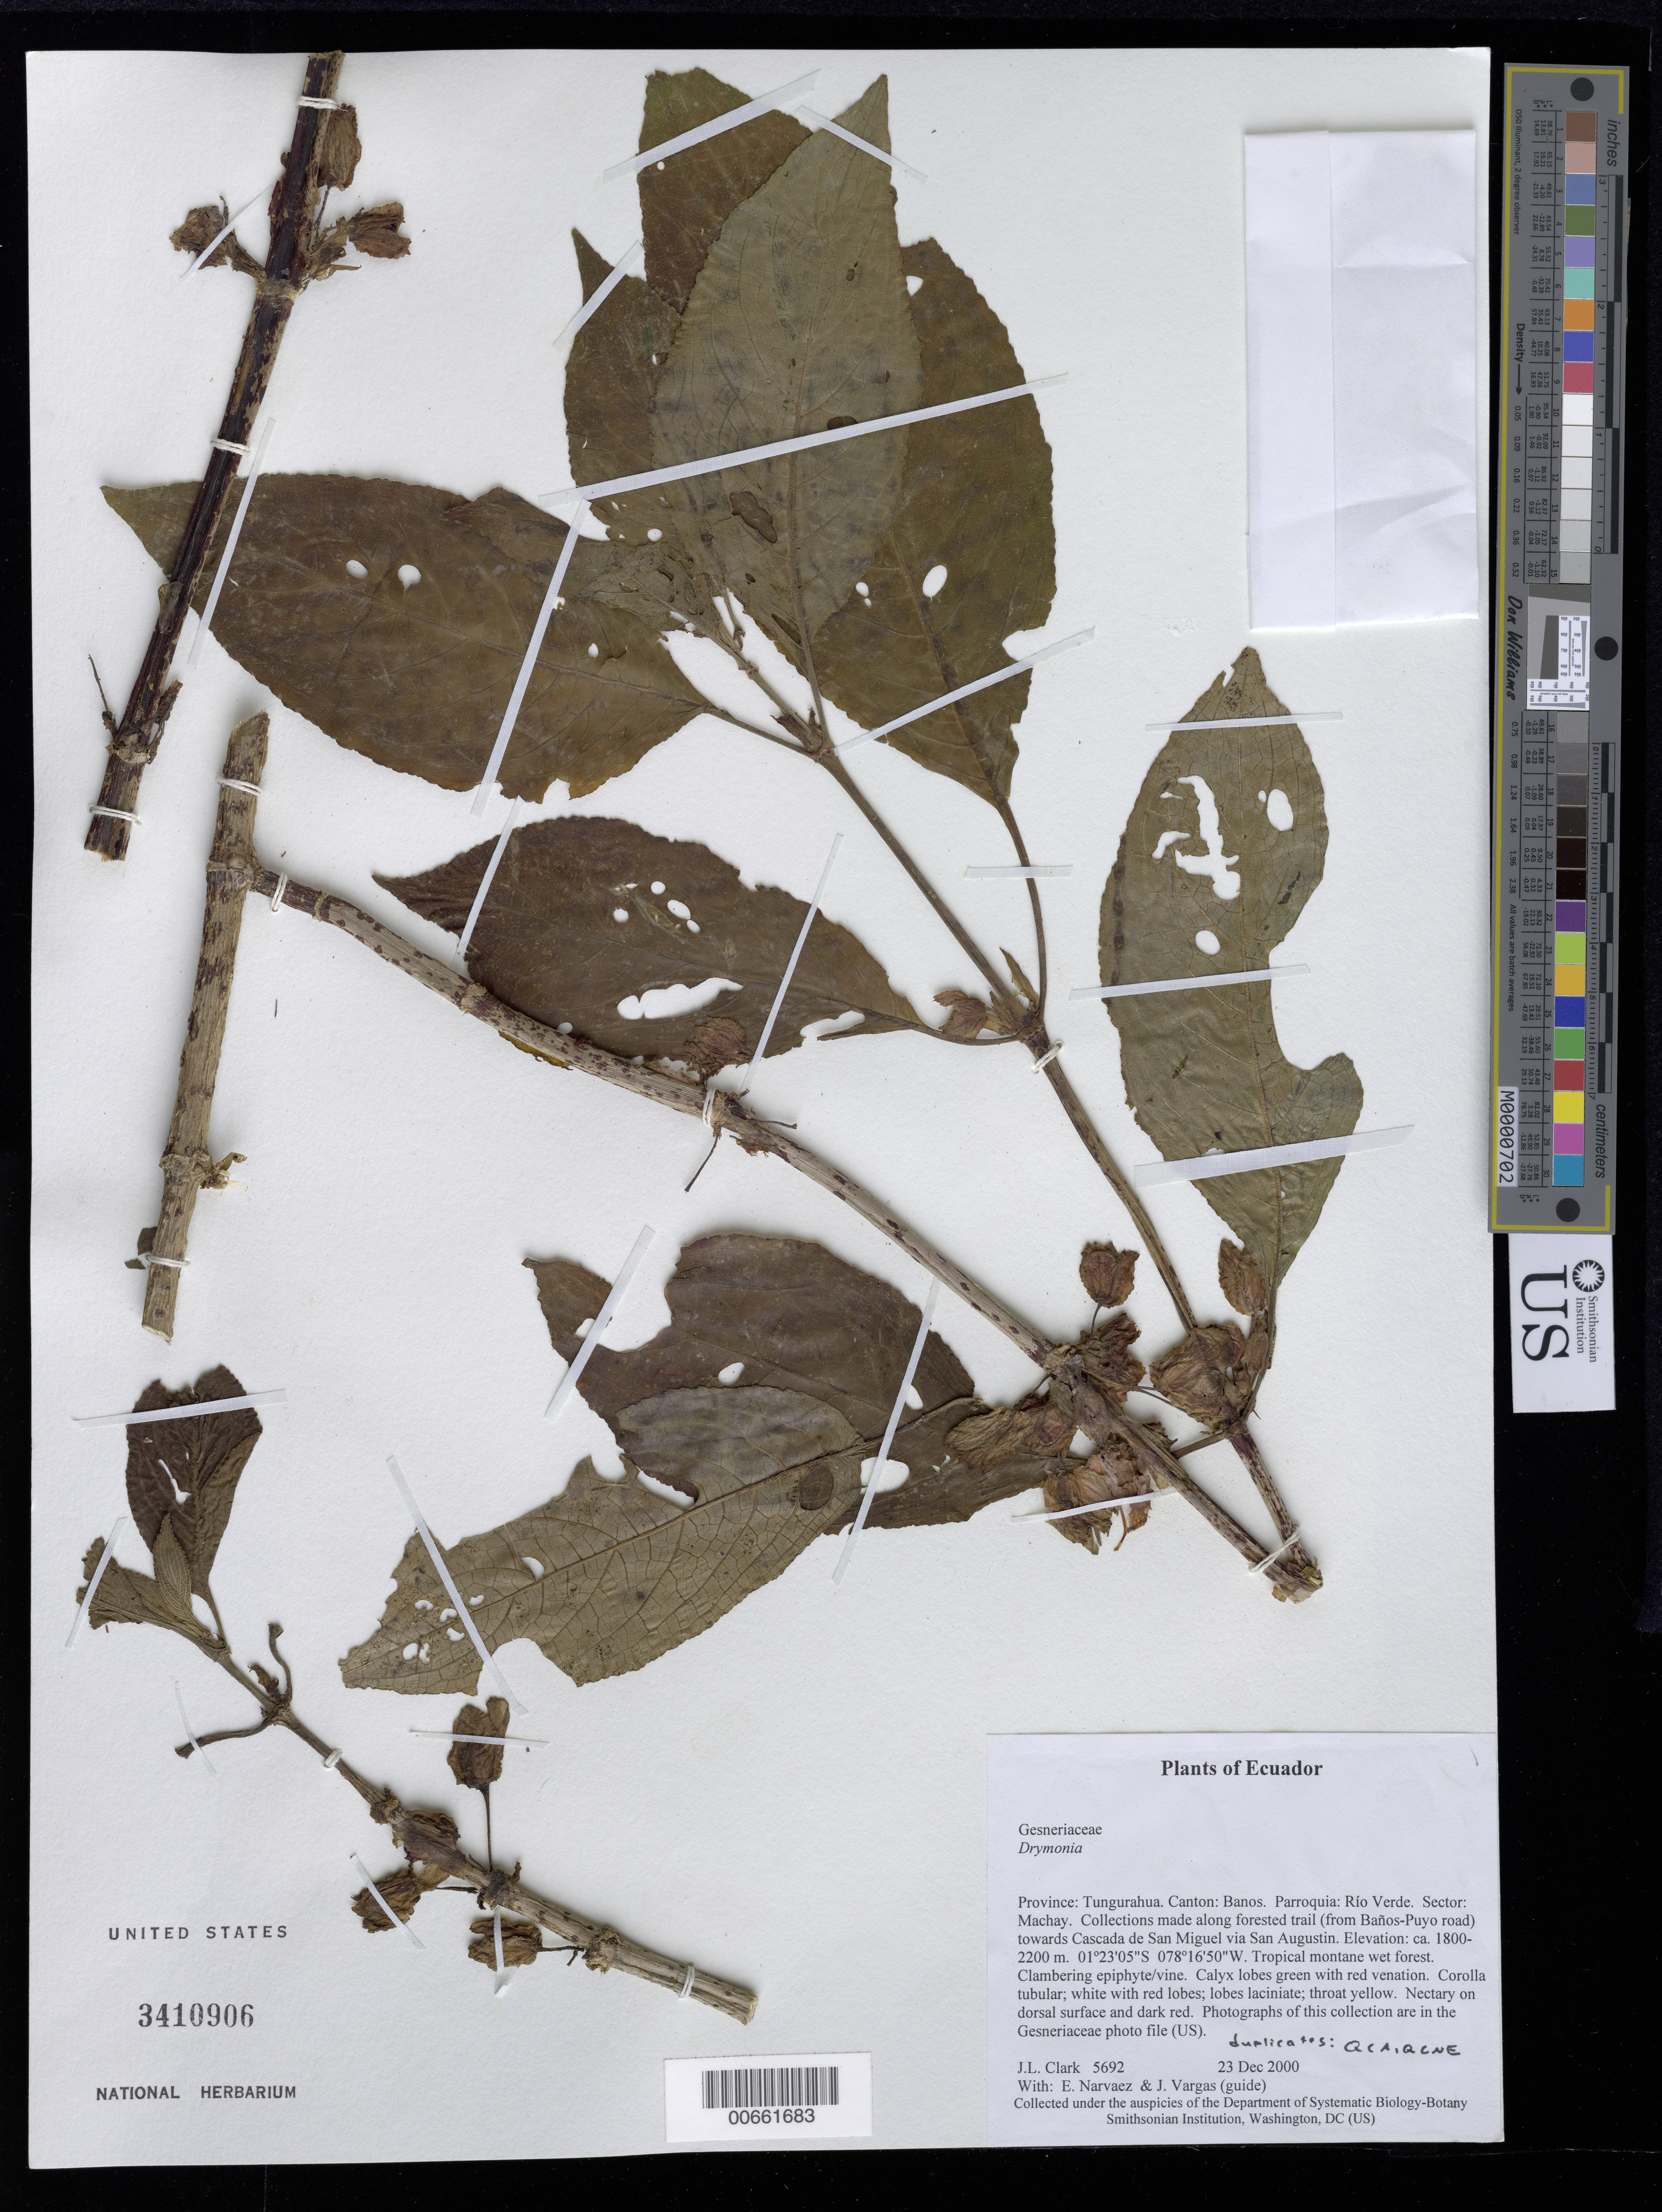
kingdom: Plantae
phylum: Tracheophyta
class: Magnoliopsida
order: Lamiales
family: Gesneriaceae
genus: Drymonia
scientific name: Drymonia sp.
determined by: Skog, Laurence E.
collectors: J. L. Clark, E. Narváez & J. Vargas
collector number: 5692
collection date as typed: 23 Dec 2000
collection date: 2000-12-23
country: Ecuador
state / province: Tungurahua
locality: Cantón: Banos. Parroquia: Río Verde. Sector: Machay. Collections made along forested trail (from Baños-Puyo road) towards Cascada de San Miguel via San Augustin.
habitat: Tropical montane wet forest.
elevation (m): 1800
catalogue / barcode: US 3410906